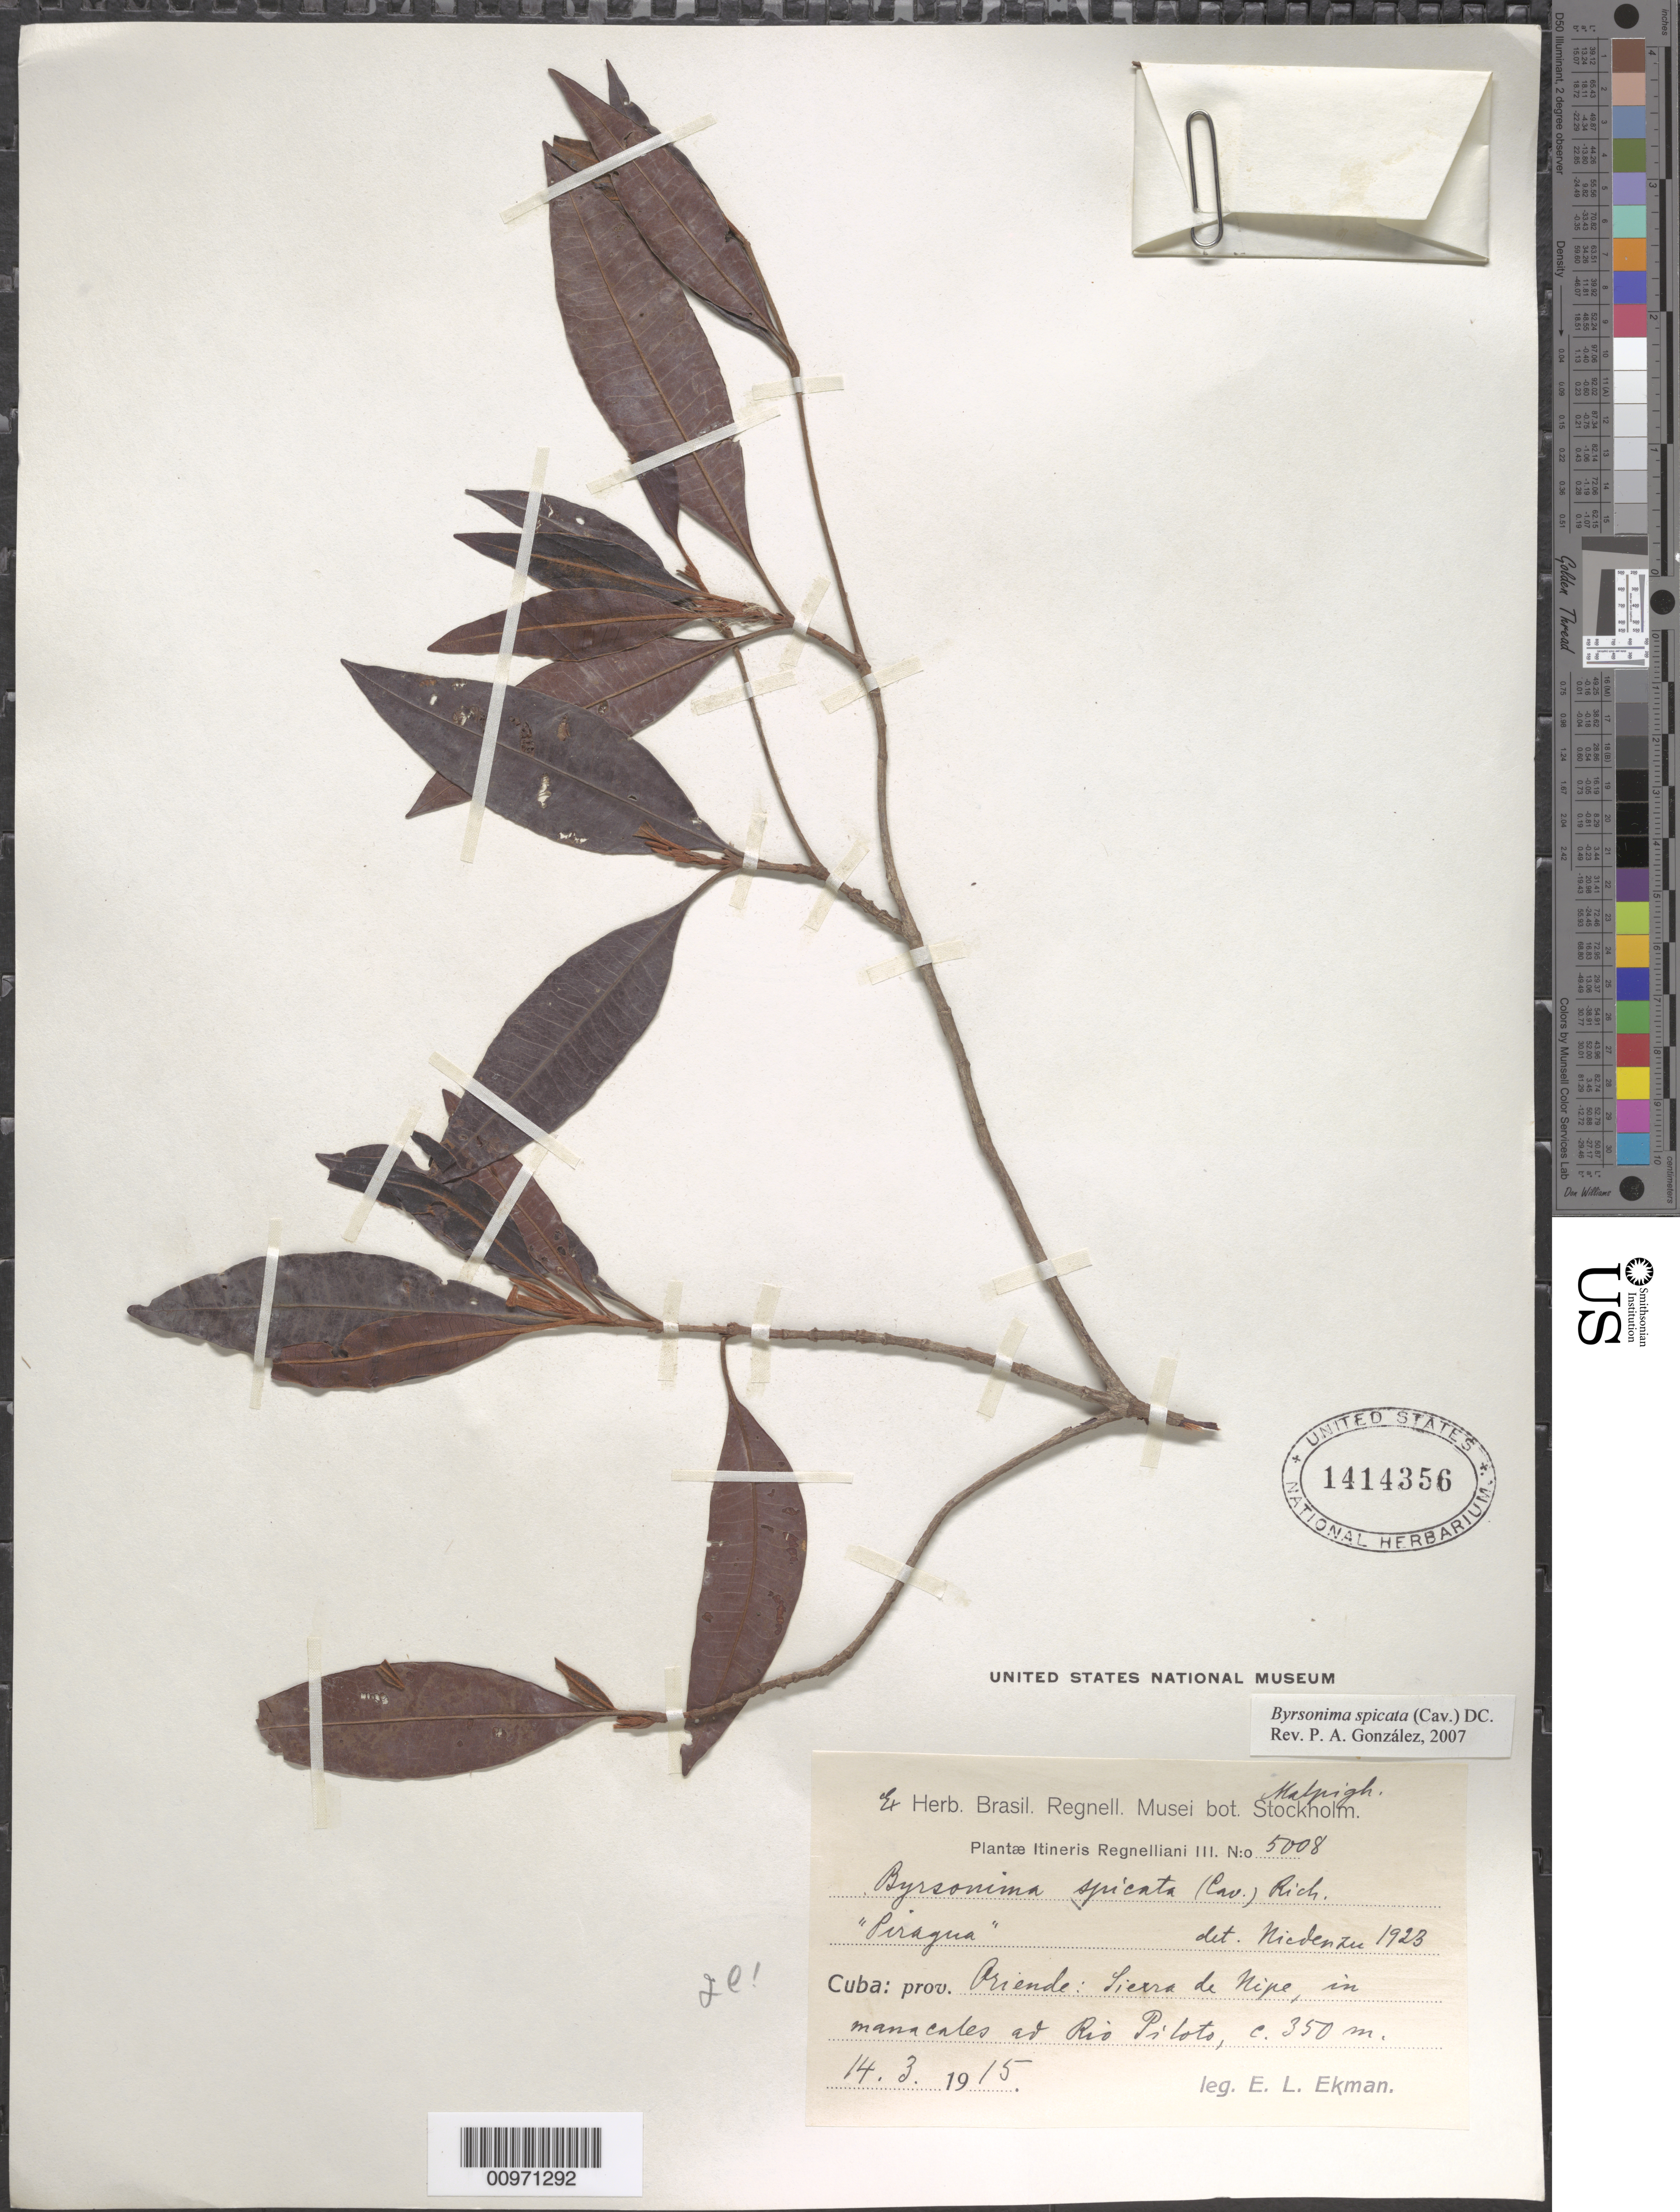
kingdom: Plantae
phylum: Tracheophyta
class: Magnoliopsida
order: Malpighiales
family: Malpighiaceae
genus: Byrsonima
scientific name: Byrsonima spicata (Cav.) DC.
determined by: González, P. A.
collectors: E. L. Ekman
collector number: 5008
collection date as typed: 14 Mar 1915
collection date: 1915-03-14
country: Cuba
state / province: Oriente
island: Cuba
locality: Sierra de Nipé, in manacales at Río Piloto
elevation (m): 350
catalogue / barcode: US 1414356